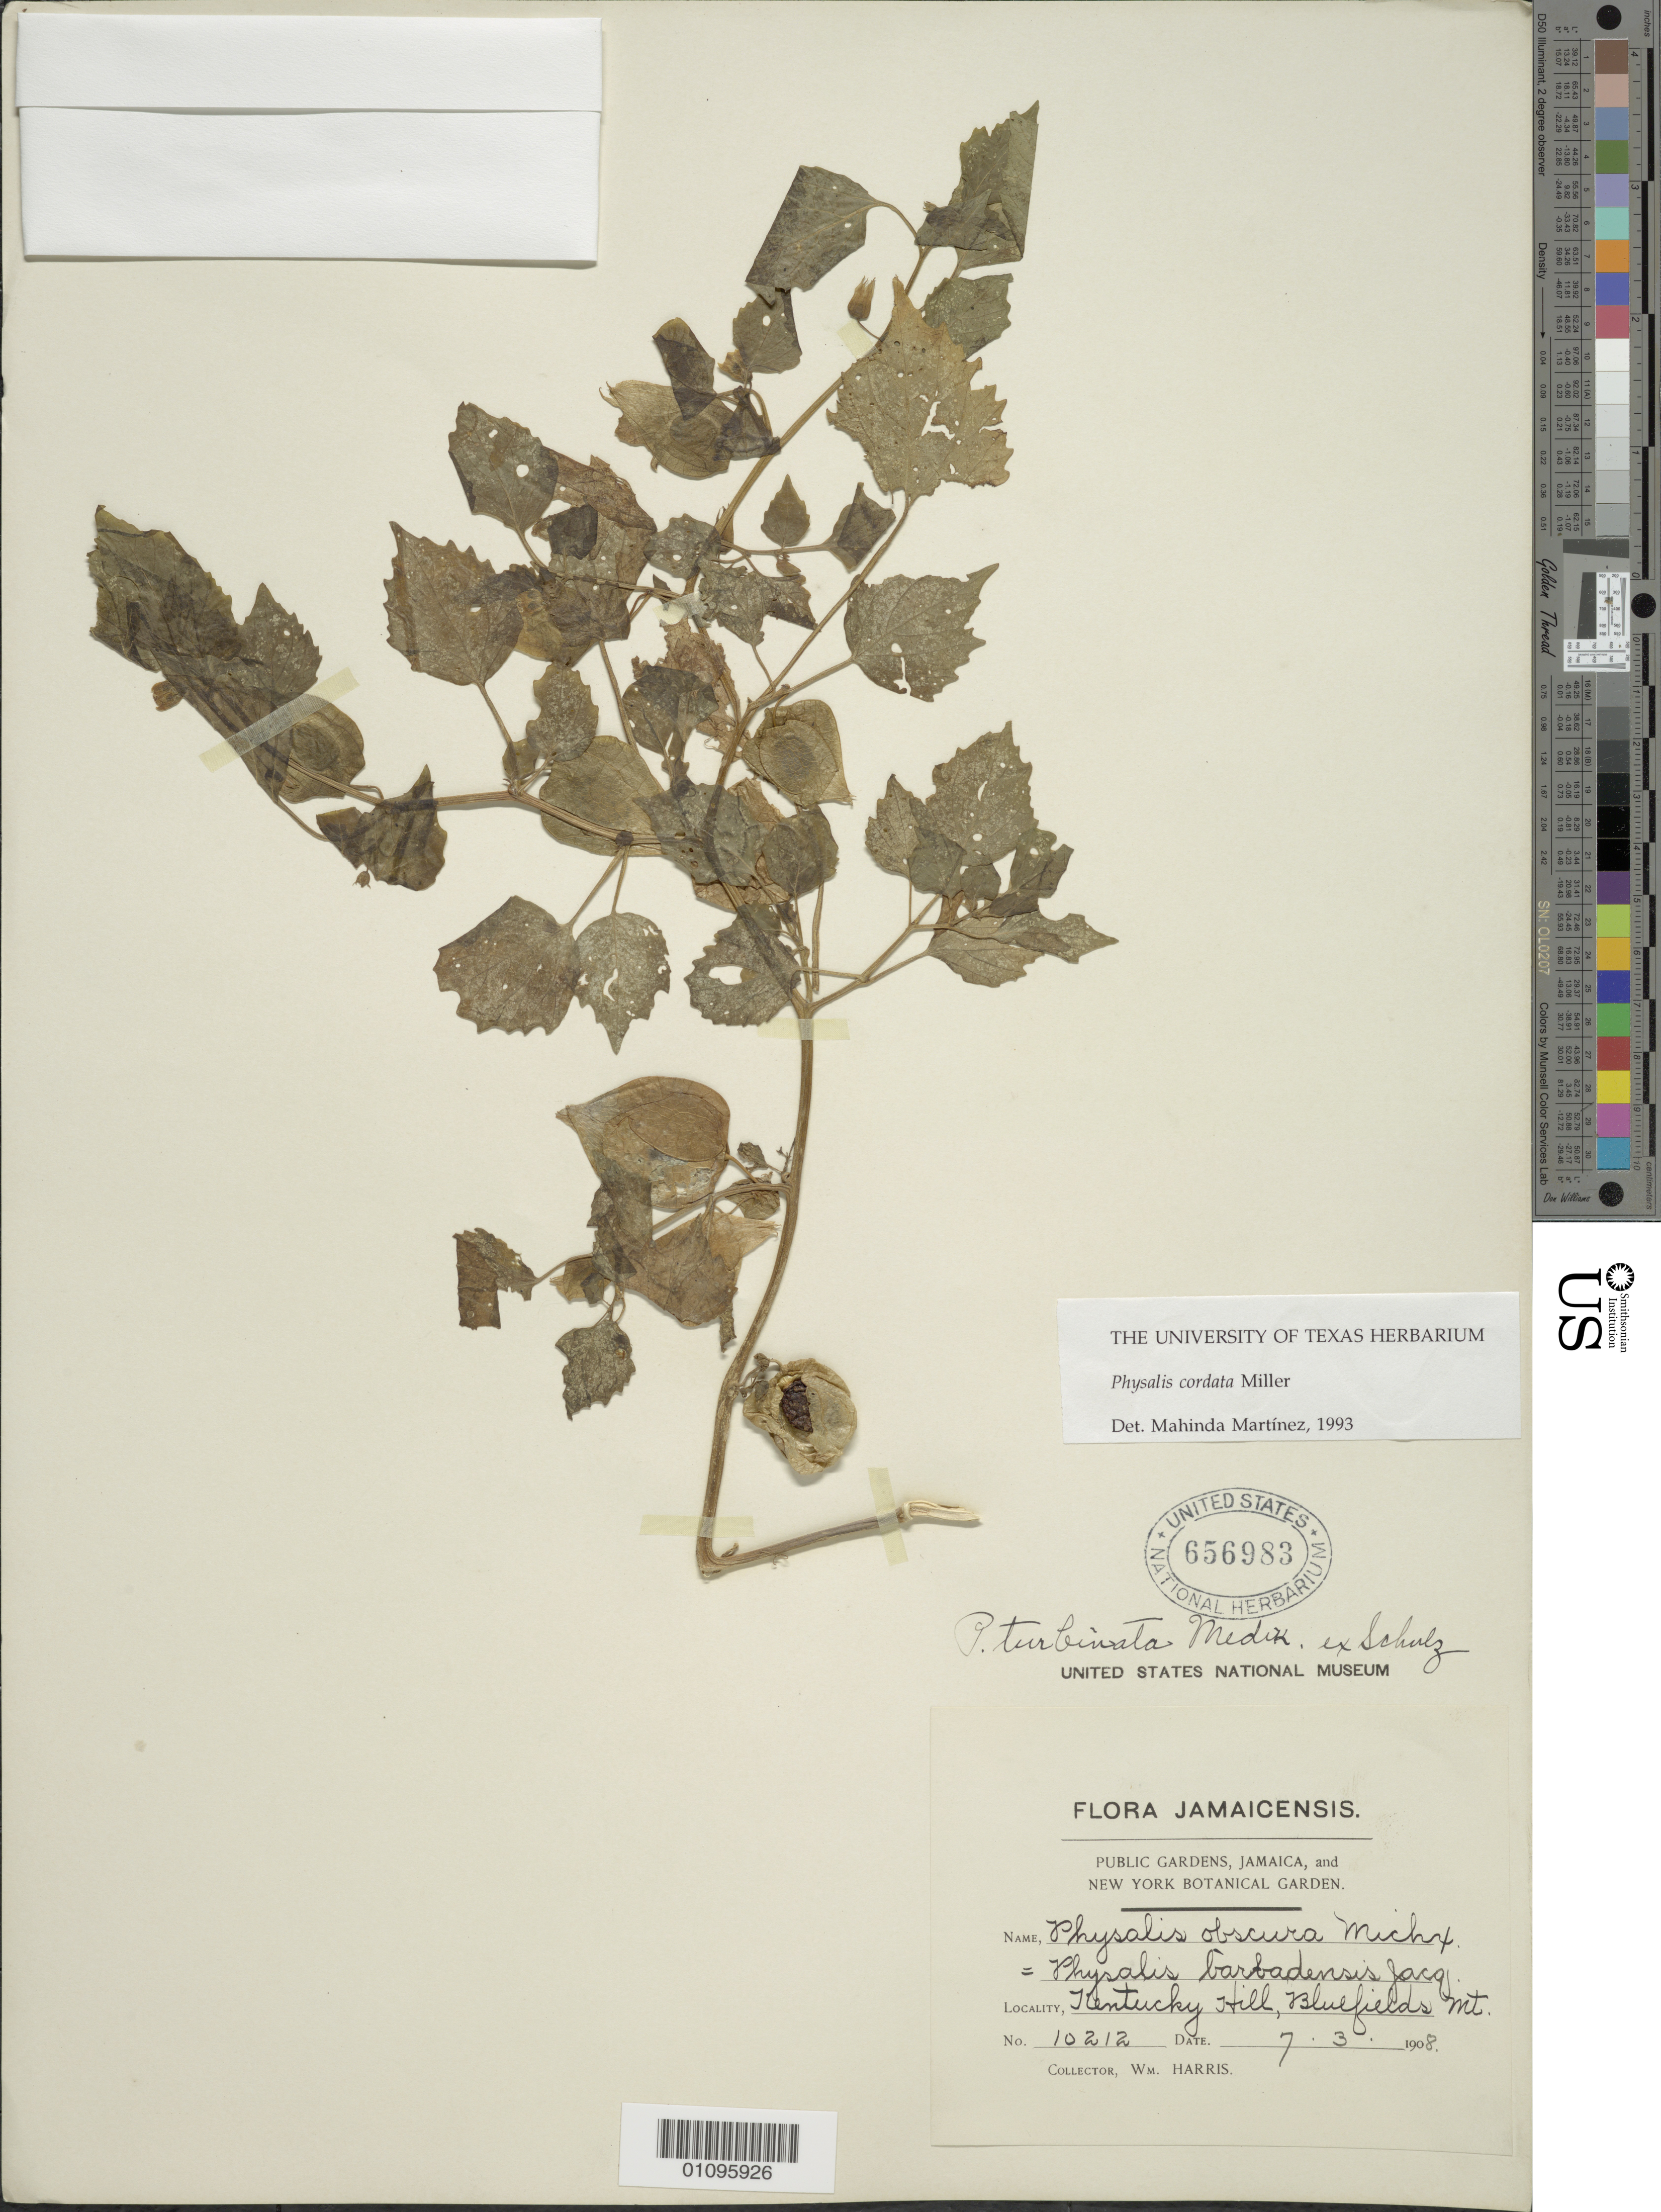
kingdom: Plantae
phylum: Tracheophyta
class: Magnoliopsida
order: Solanales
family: Solanaceae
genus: Physalis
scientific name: Physalis cordata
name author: Mill.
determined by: Martinez, M.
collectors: W. Harris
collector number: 10212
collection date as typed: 07 Mar 1908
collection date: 1908-03-07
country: Jamaica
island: Jamaica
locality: Bluefields Mt., Kentucky Hill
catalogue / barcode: US 656983